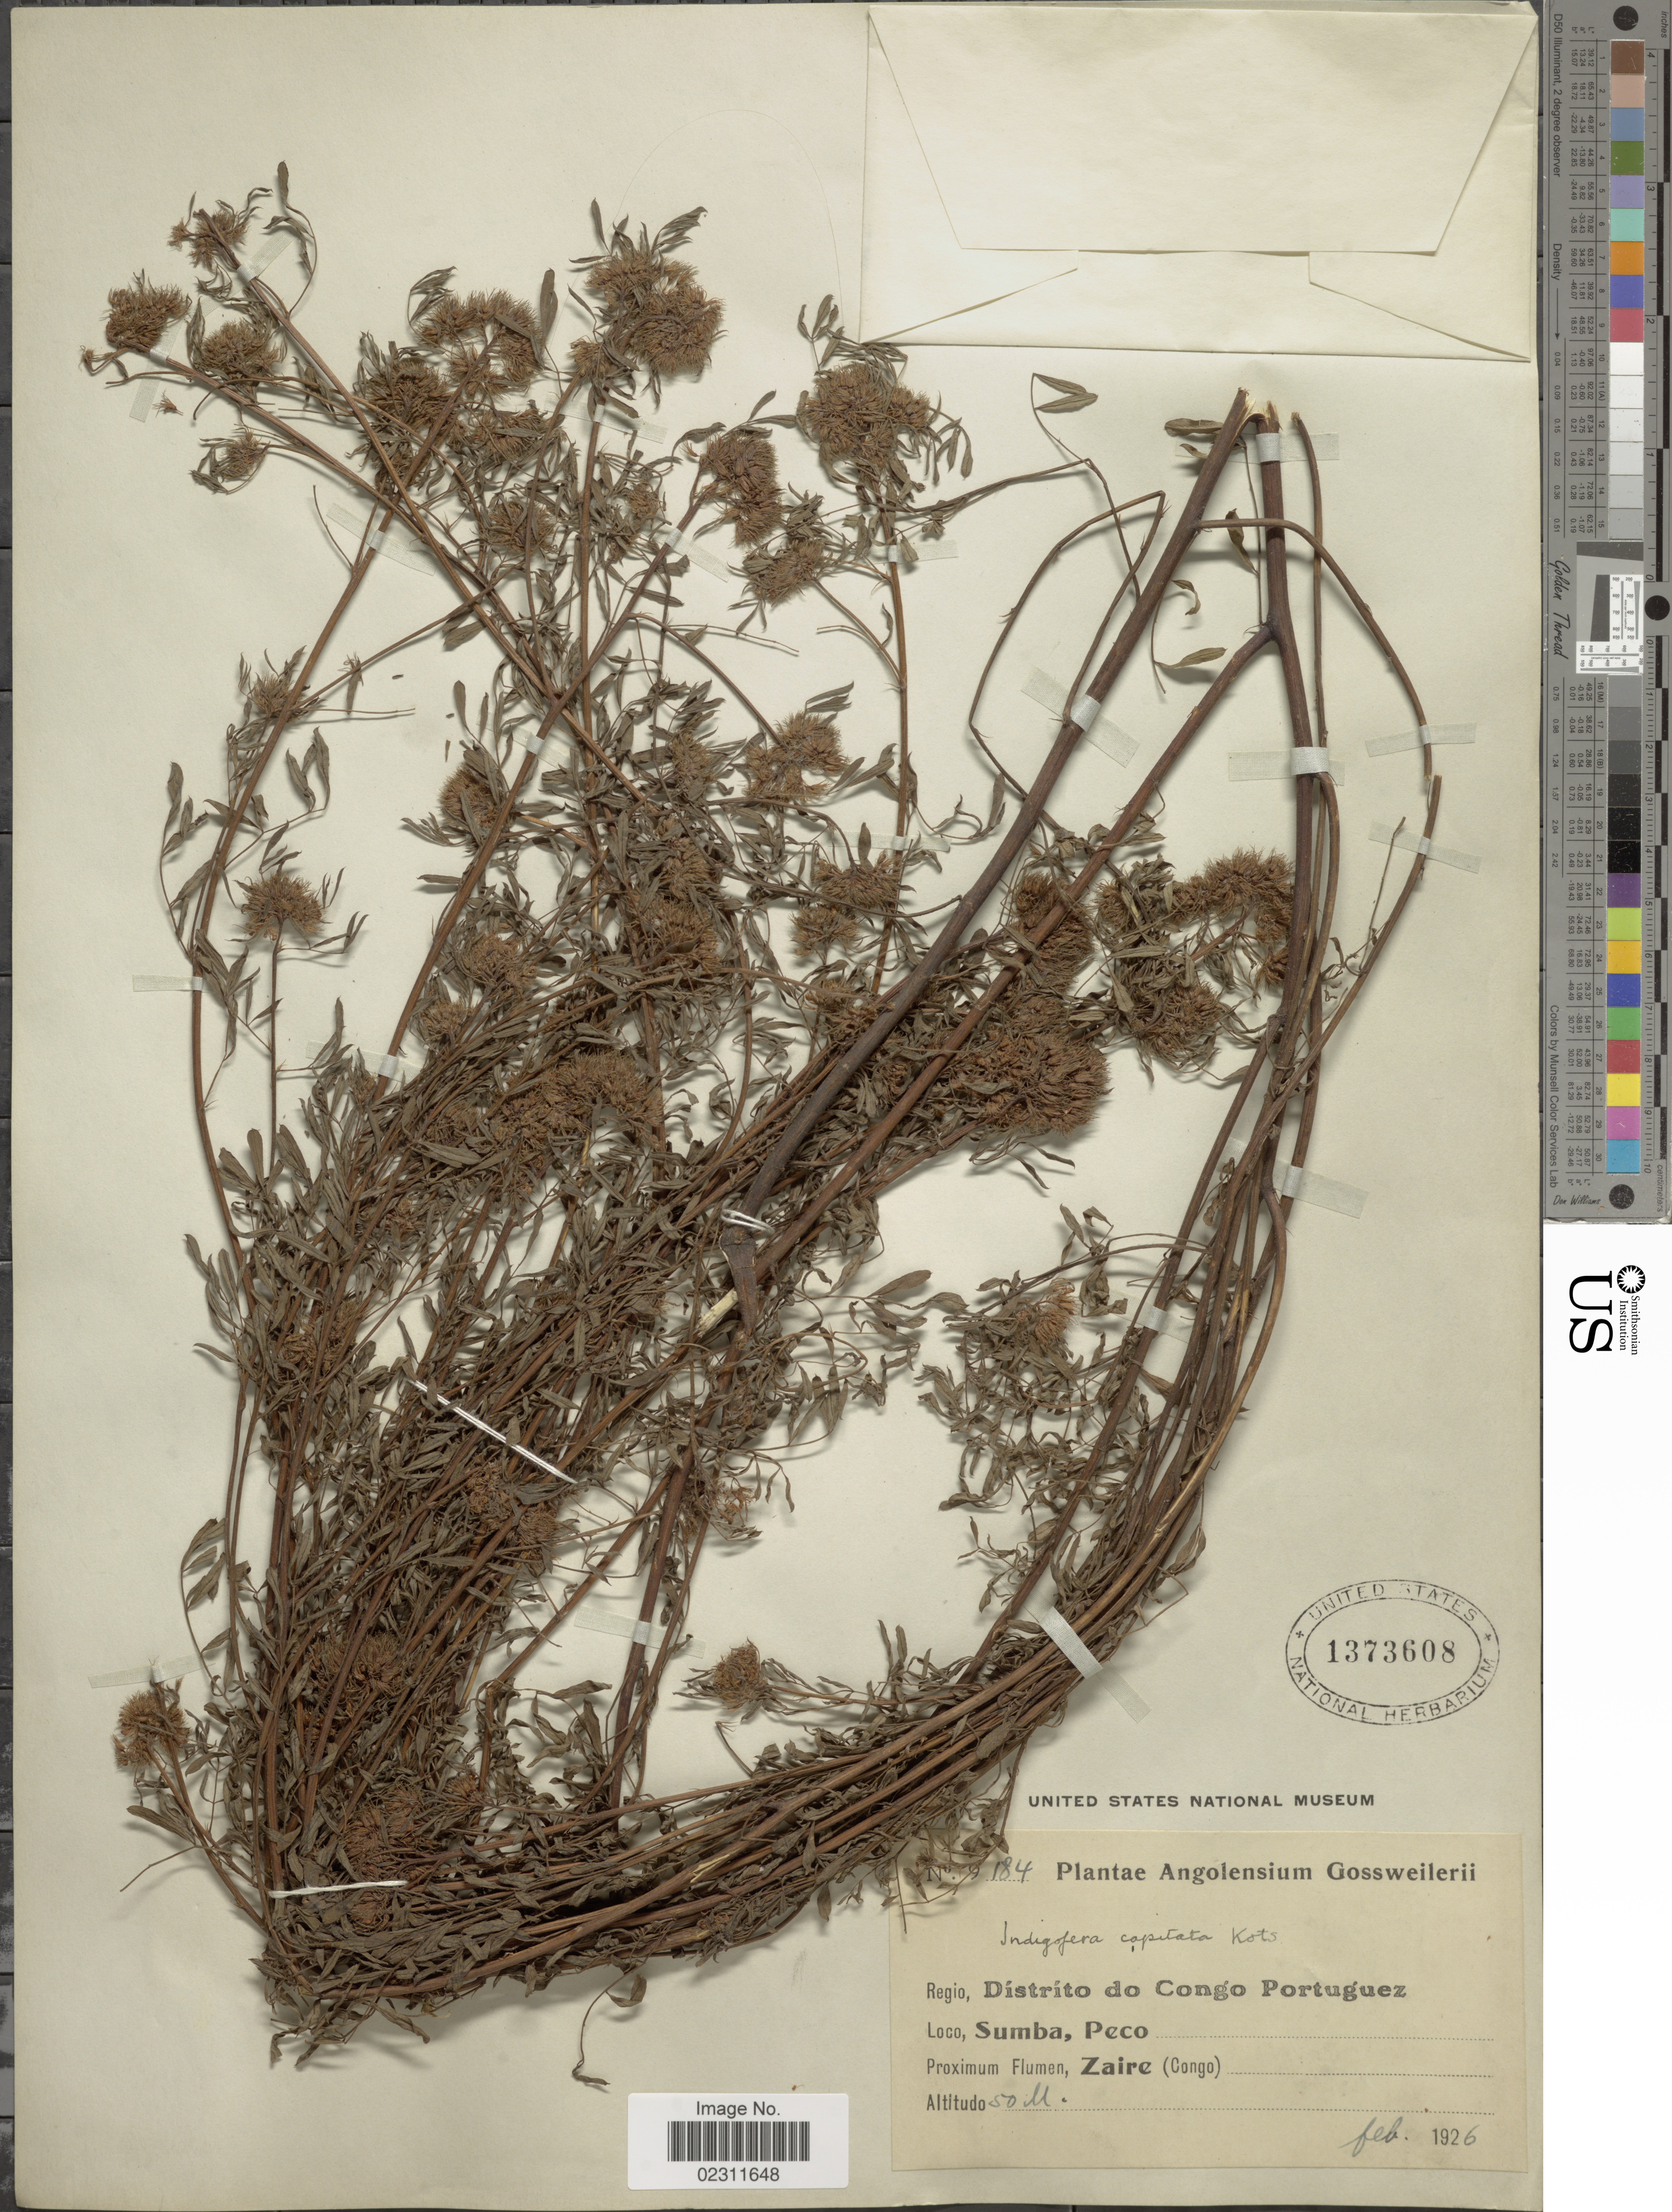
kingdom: Plantae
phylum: Tracheophyta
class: Magnoliopsida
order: Fabales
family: Fabaceae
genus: Indigofera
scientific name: Indigofera capitata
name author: Kotschy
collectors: -. Gossweiler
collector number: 9184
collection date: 1926-01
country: Angola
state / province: Zaire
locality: Distrito de Congo Portuguez, Sumba Peco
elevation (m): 50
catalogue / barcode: US 1373608